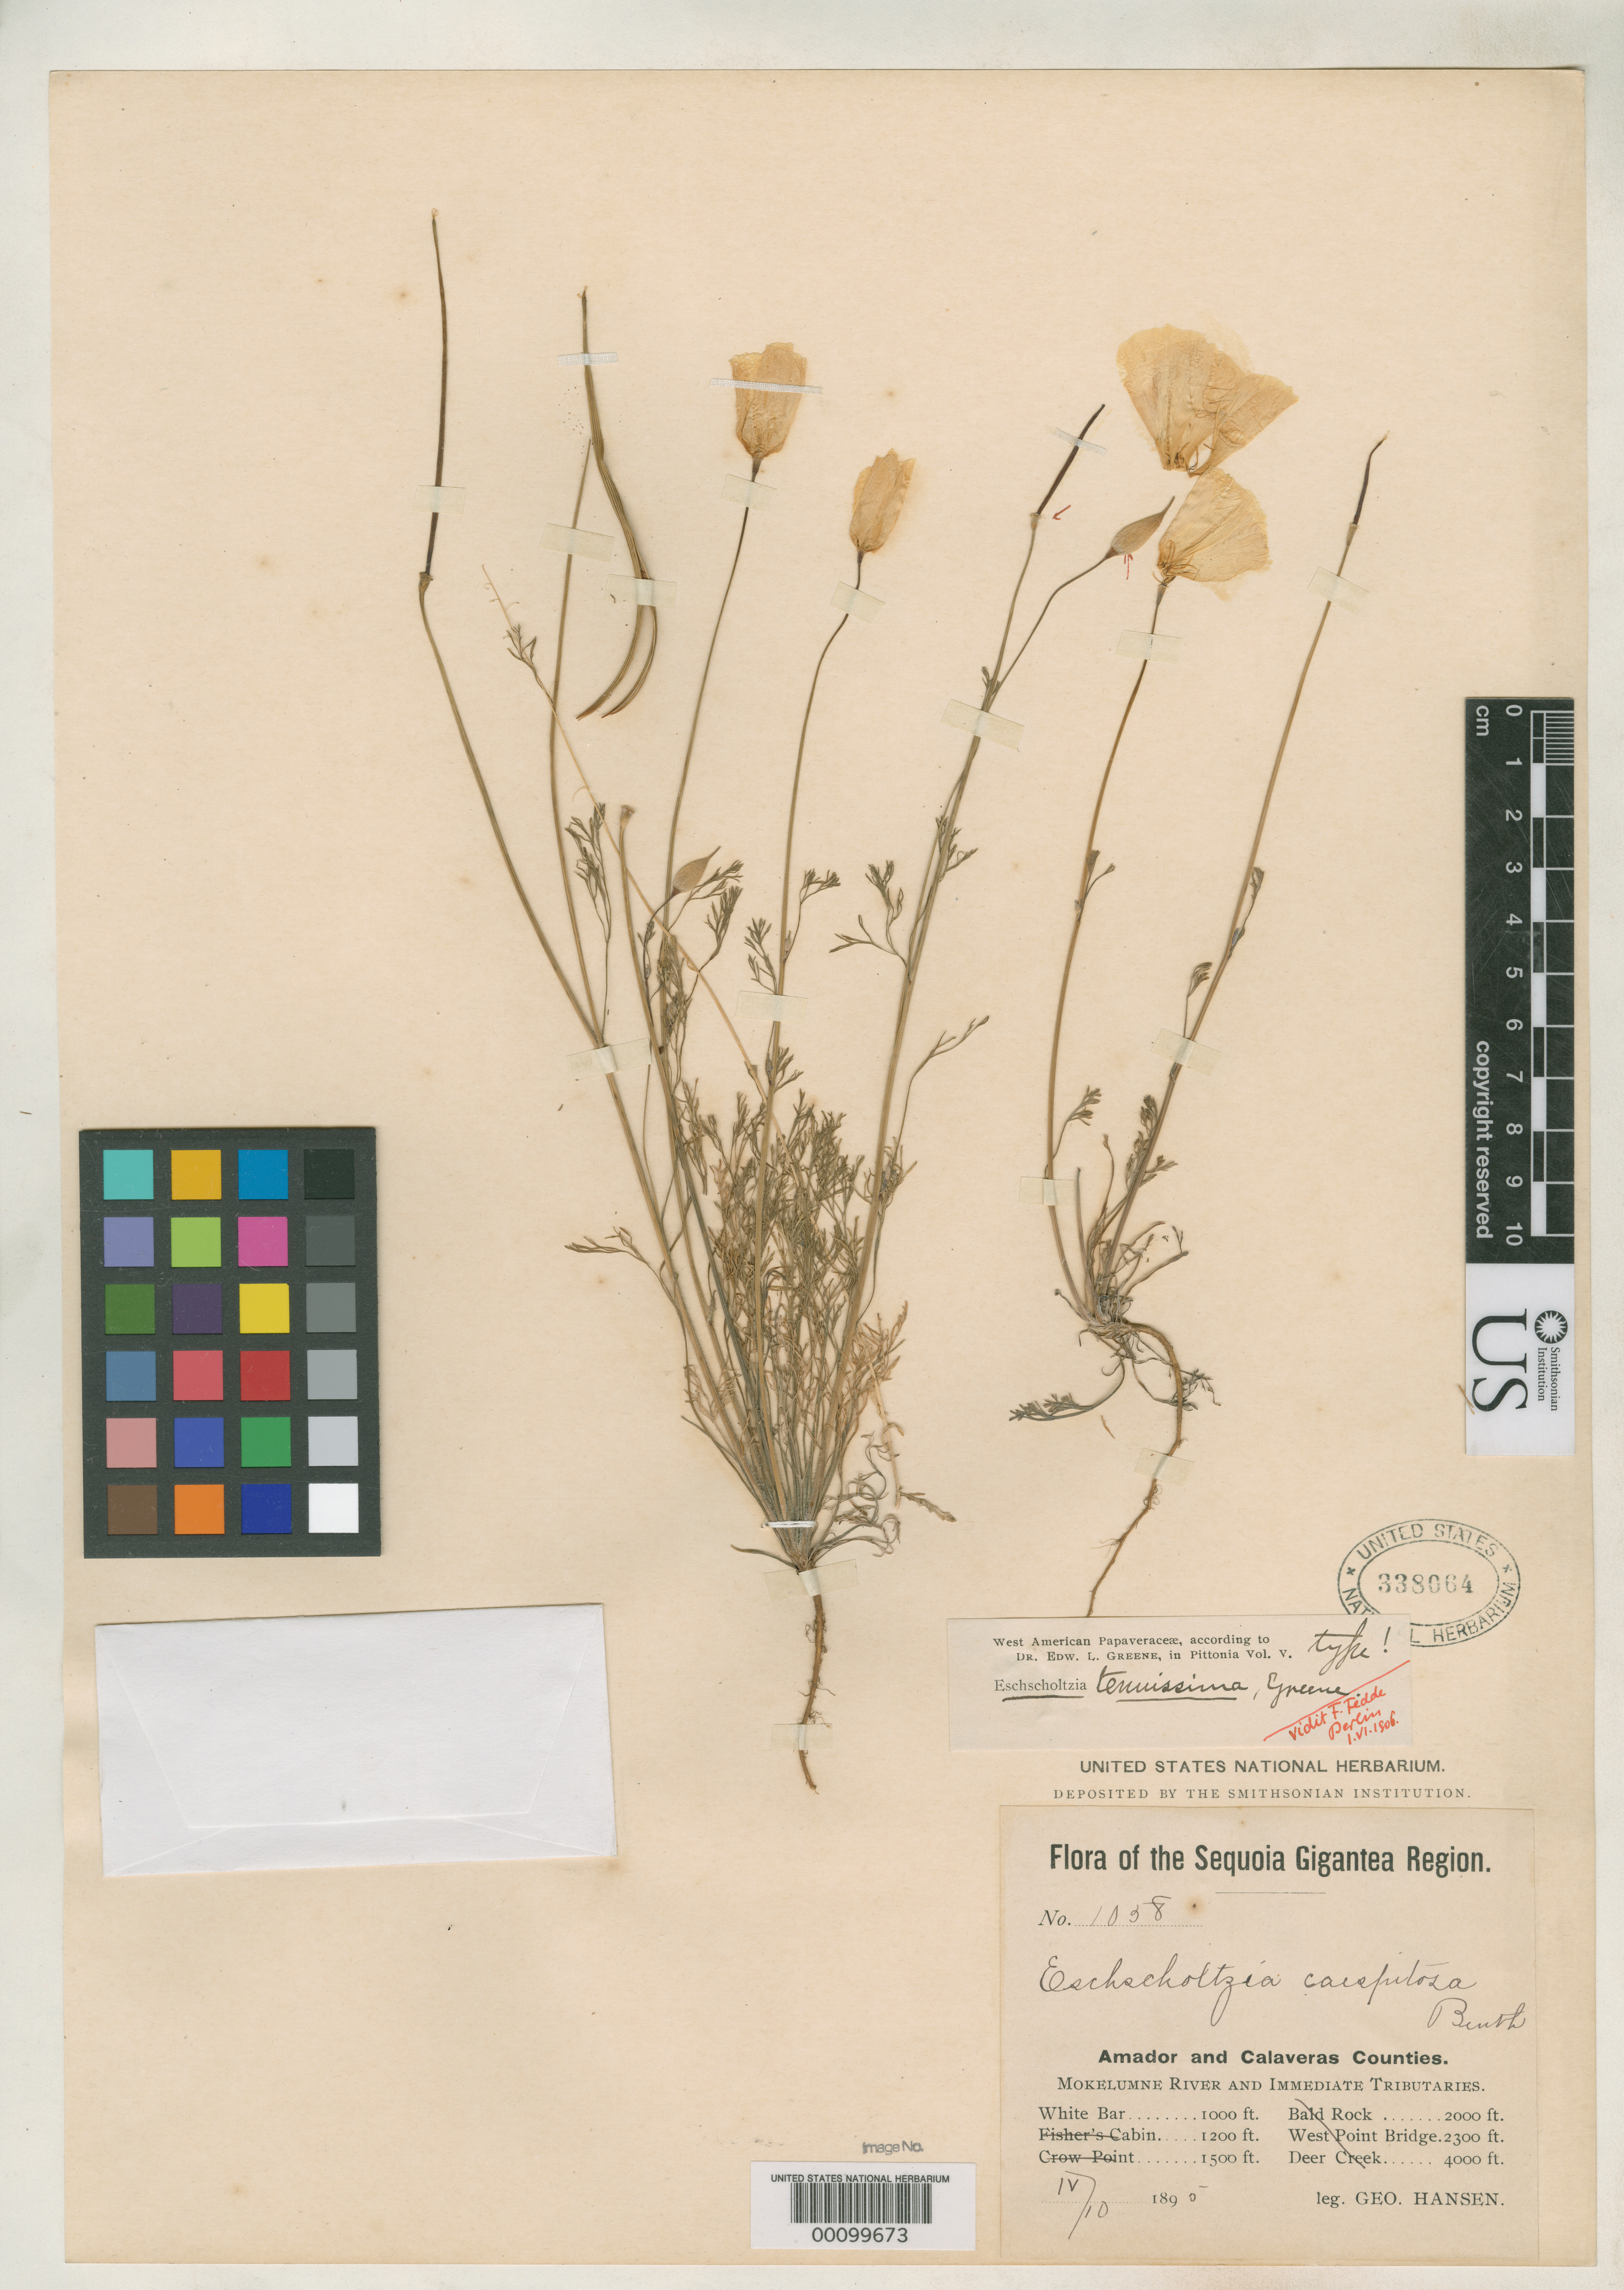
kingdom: Plantae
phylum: Tracheophyta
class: Magnoliopsida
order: Ranunculales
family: Papaveraceae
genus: Eschscholzia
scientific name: Eschscholzia tenuissima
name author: Greene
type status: Syntype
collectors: G. Hansen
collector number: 1058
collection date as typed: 10 Apr 1895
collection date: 1895-04-10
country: United States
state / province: California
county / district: Amador / Calaveras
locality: White Bar.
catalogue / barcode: US 338064